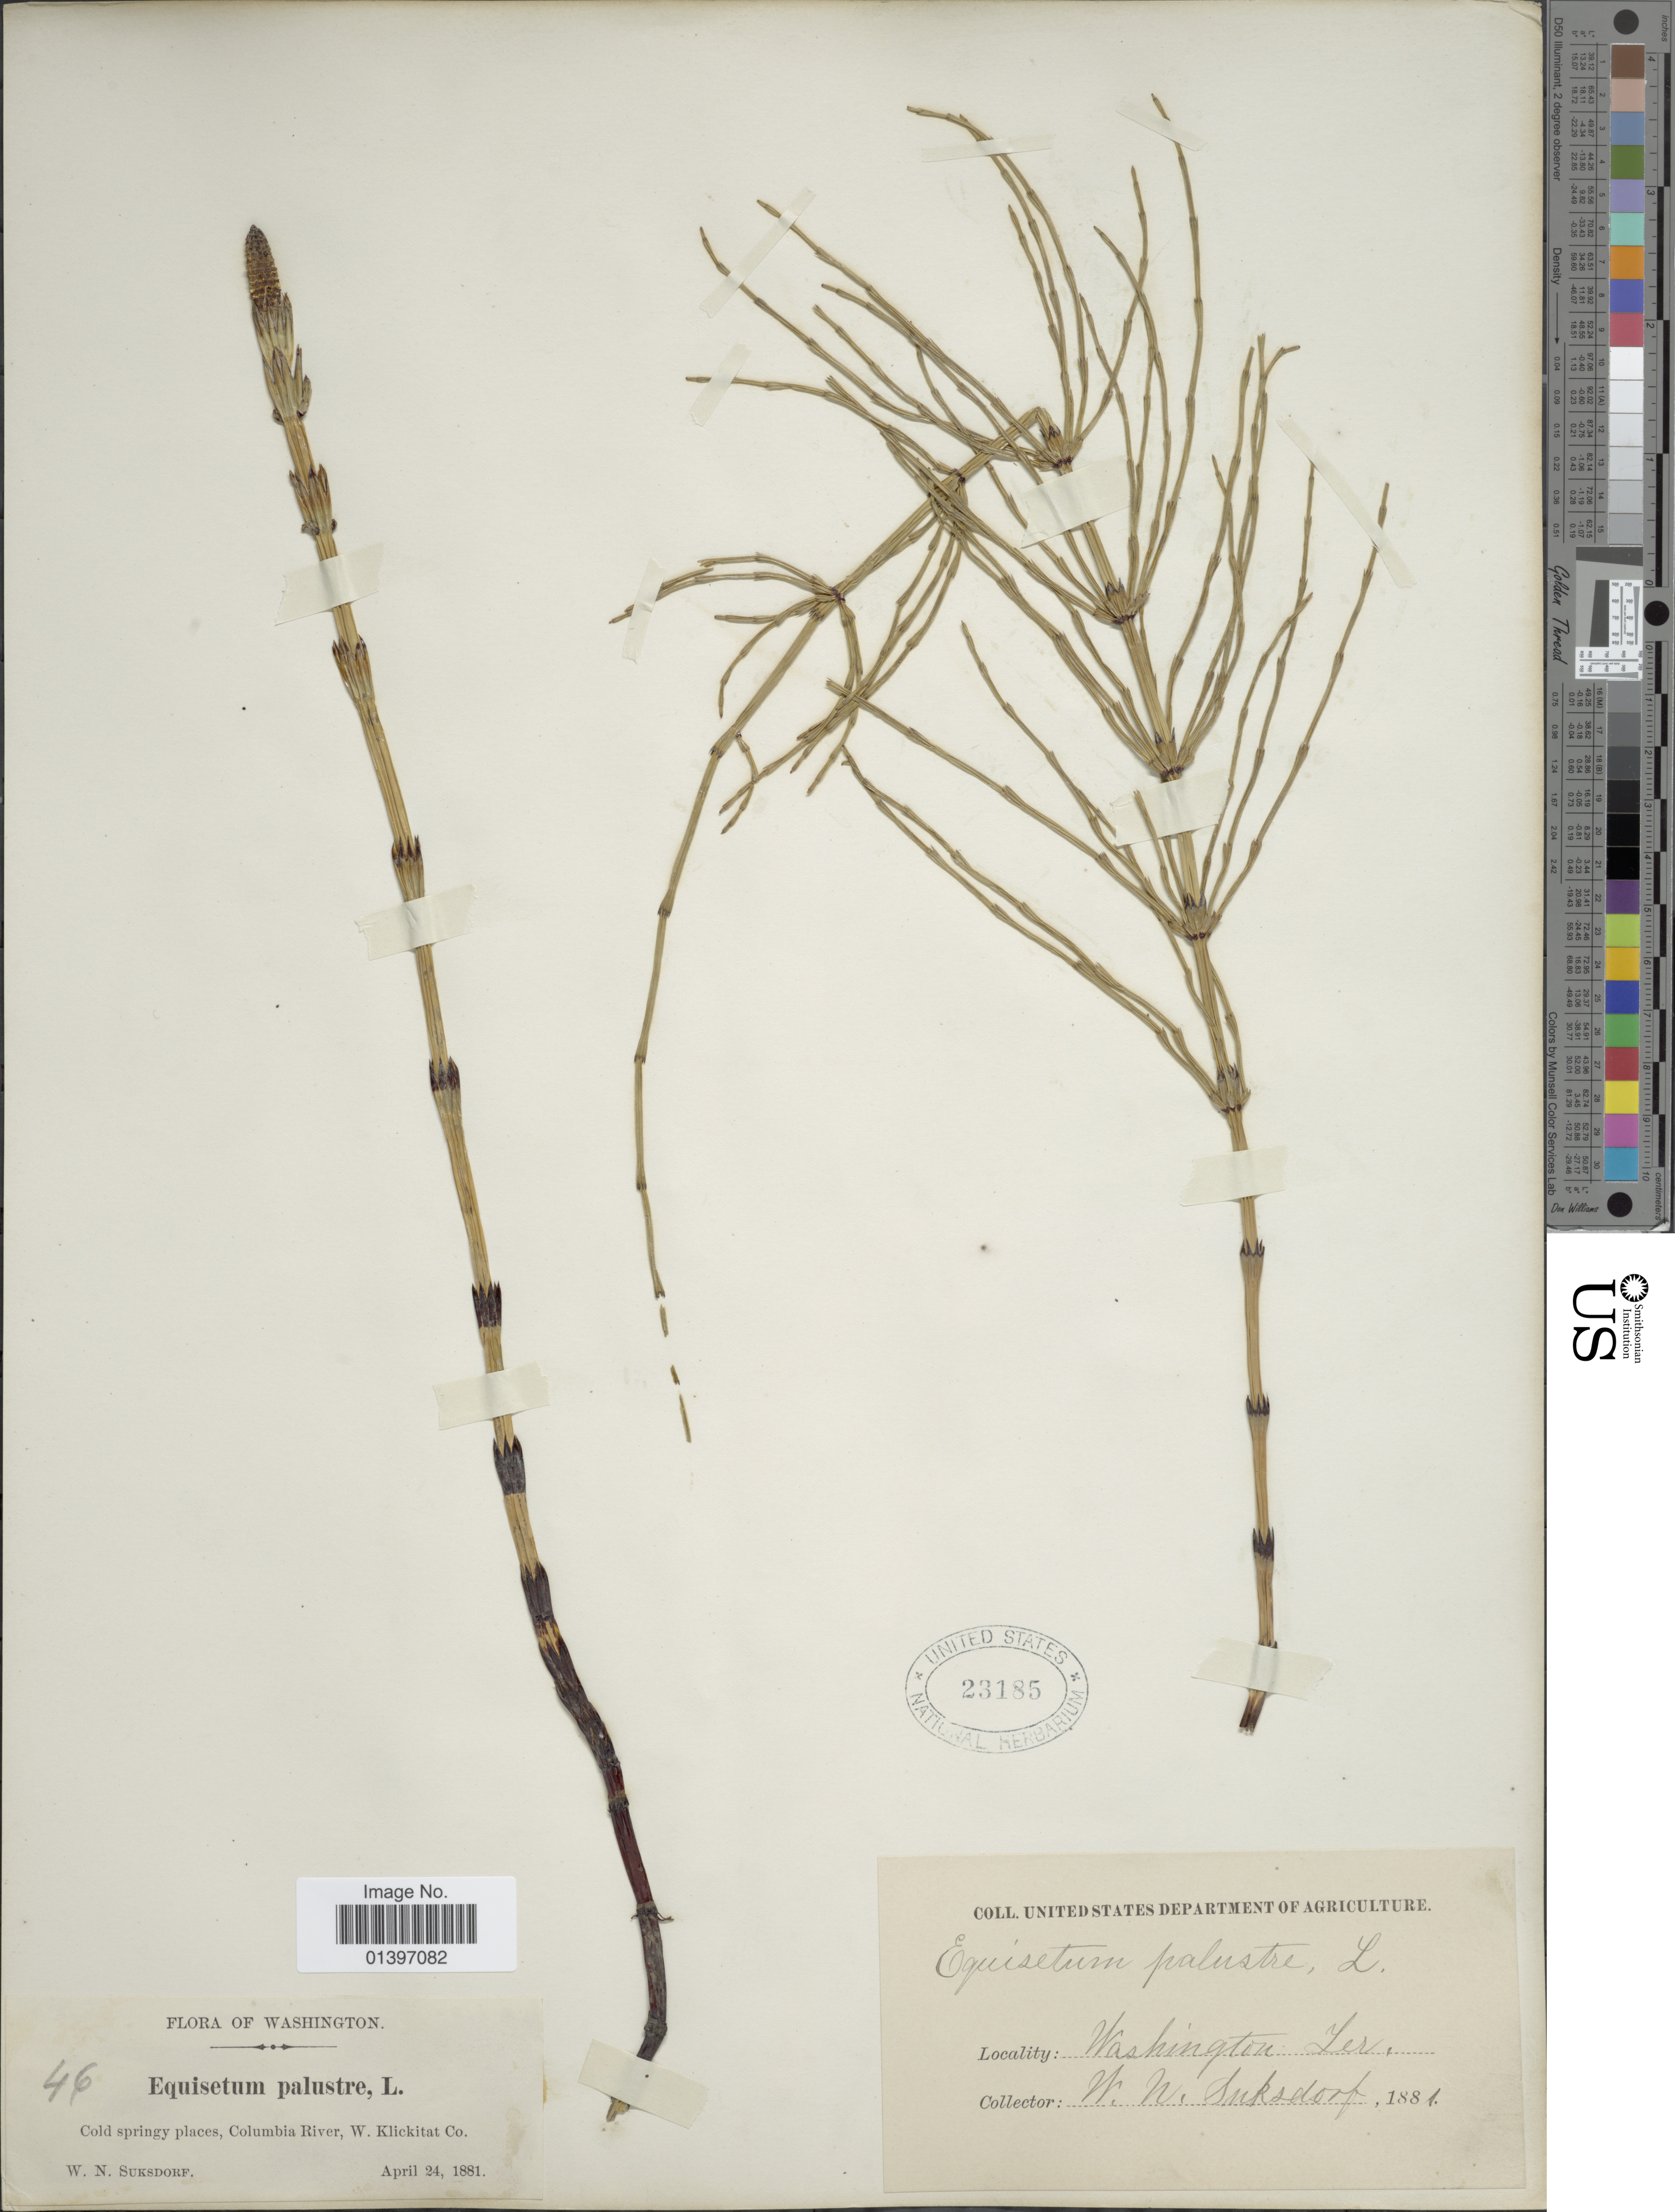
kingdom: Plantae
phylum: Tracheophyta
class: Polypodiopsida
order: Equisetales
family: Equisetaceae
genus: Equisetum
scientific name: Equisetum palustre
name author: L.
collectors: W. N. Suksdorf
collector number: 46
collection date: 1881-04-24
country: United States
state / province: Washington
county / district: Klickitat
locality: Cold springy places, Columbia River, W. Klickitat Co.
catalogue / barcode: US 23185